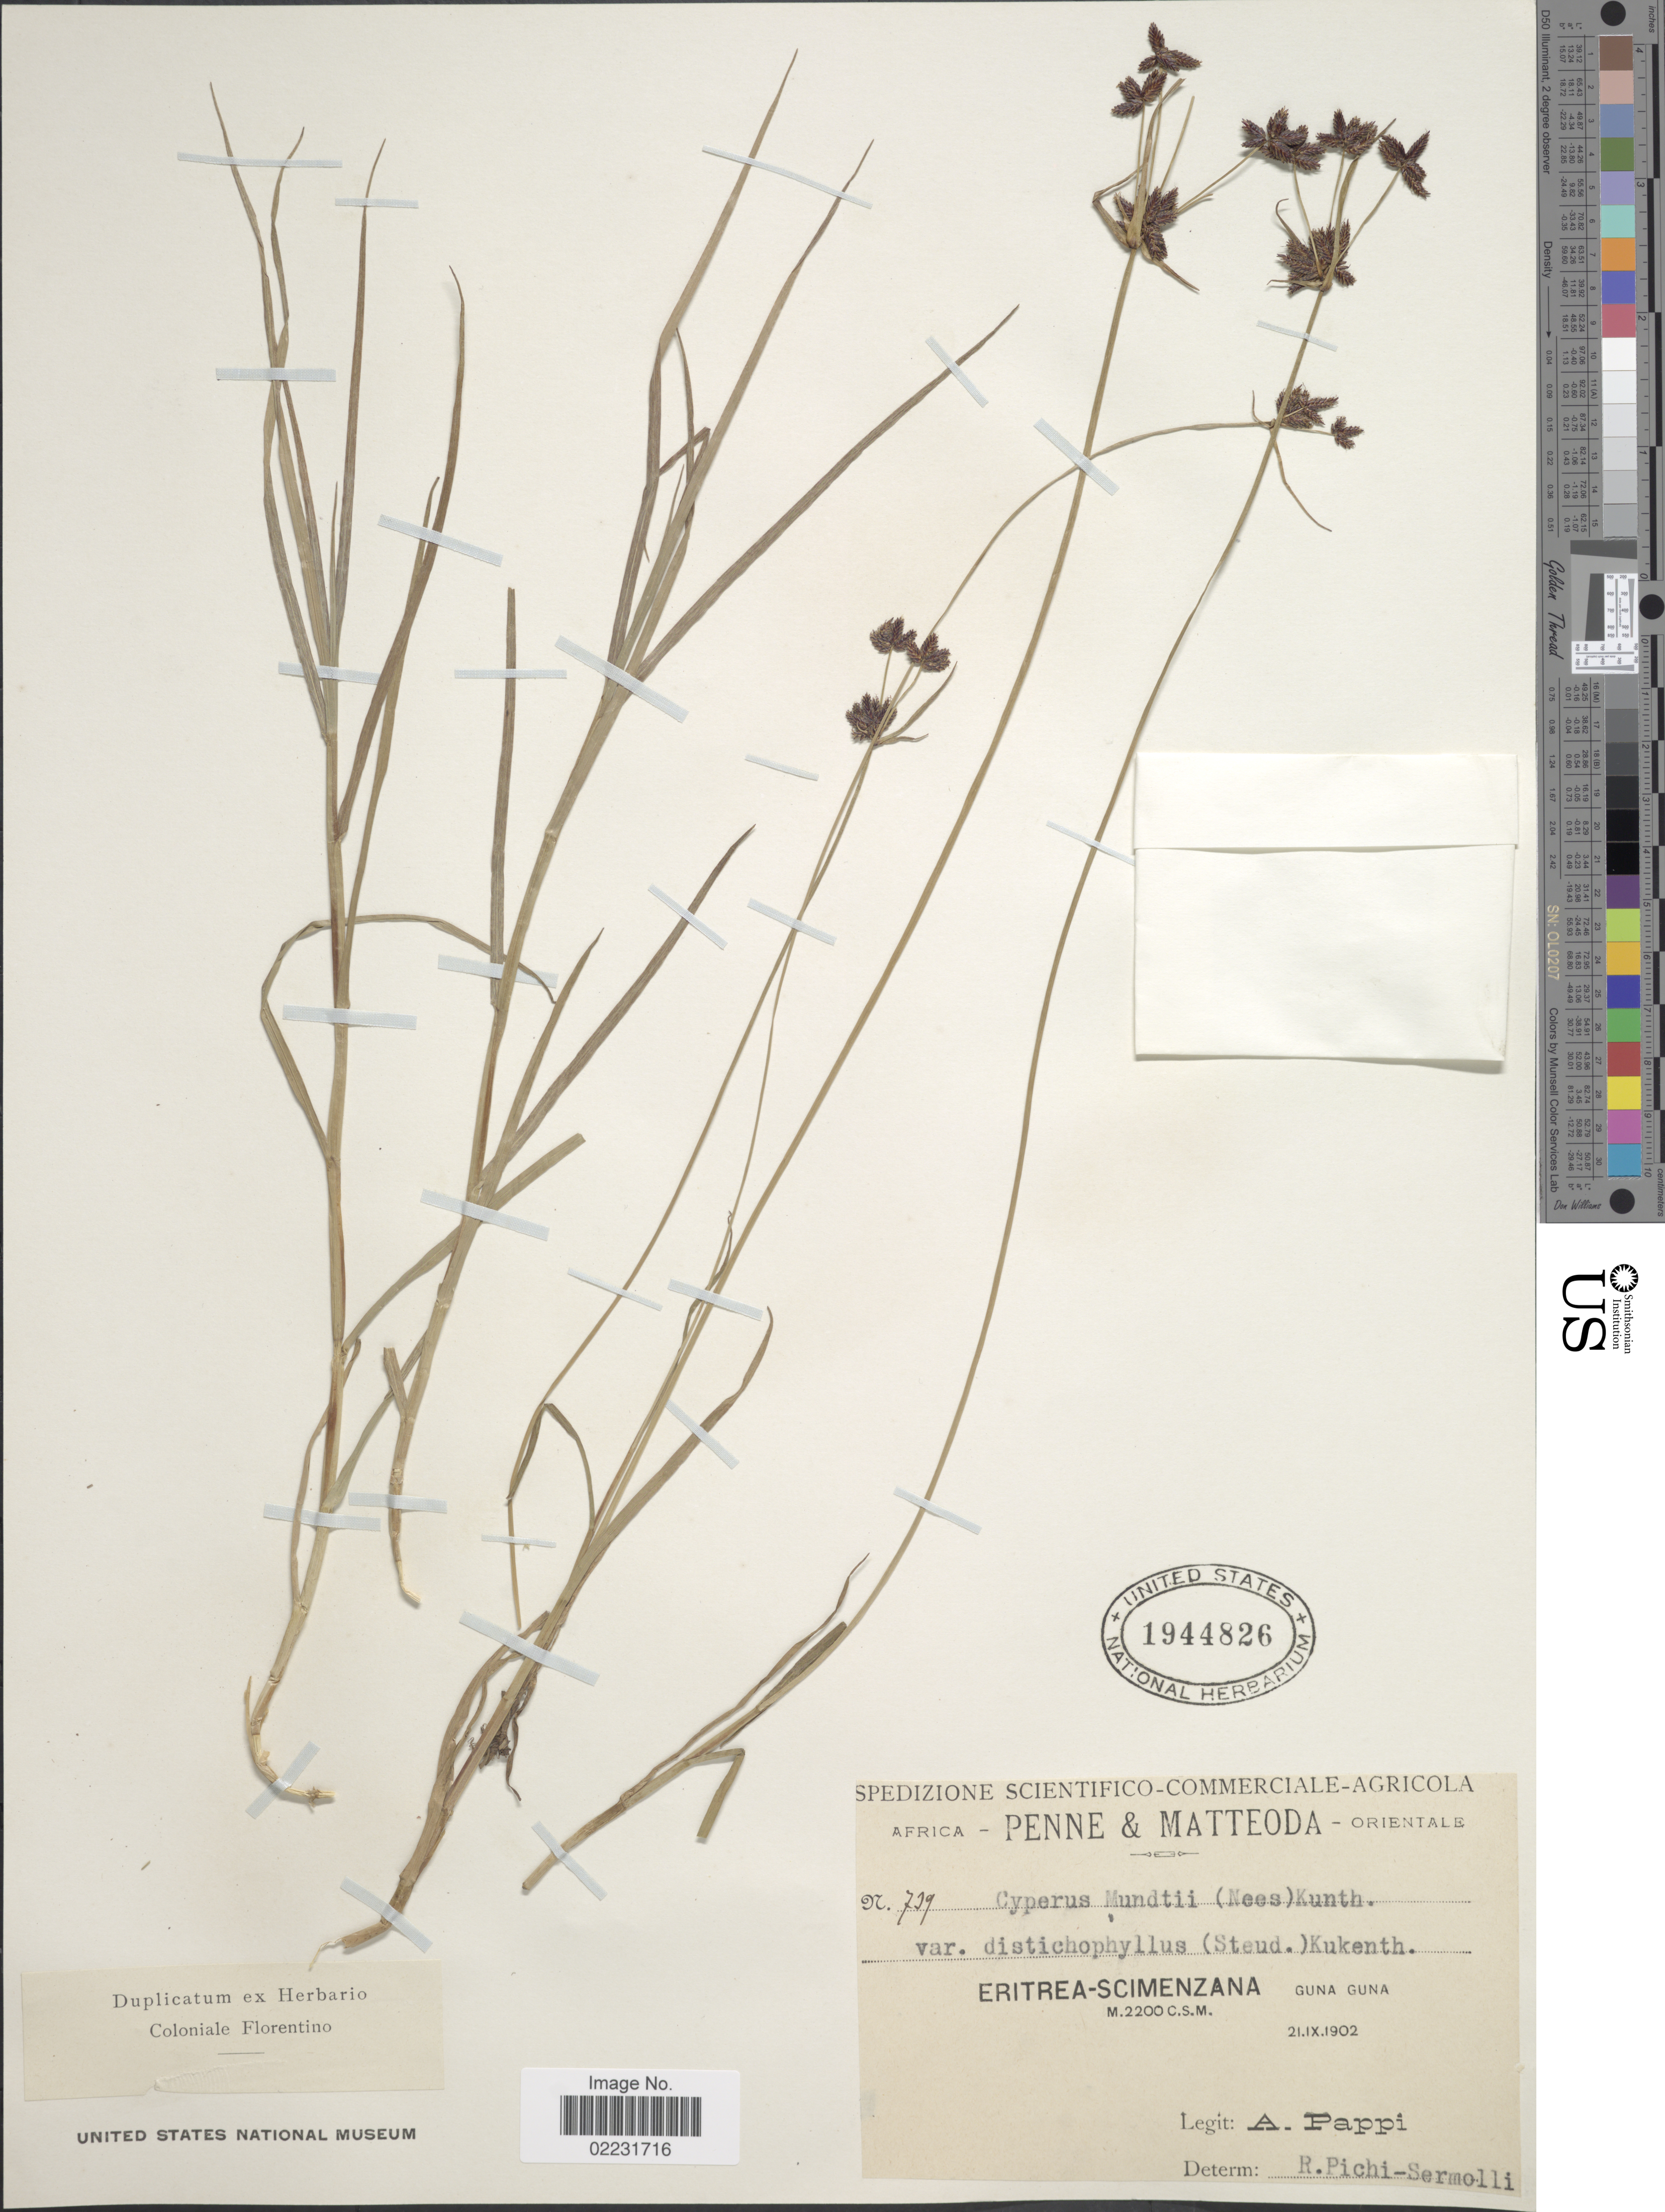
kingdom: Plantae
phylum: Tracheophyta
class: Liliopsida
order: Poales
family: Cyperaceae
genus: Cyperus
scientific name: Cyperus mundtii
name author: (Nees) Kunth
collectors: A. Pappi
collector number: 739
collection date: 1902-09-21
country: Eritrea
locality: Eritrea-Scimenzana, Guna Guna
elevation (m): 2200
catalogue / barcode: US 1944826